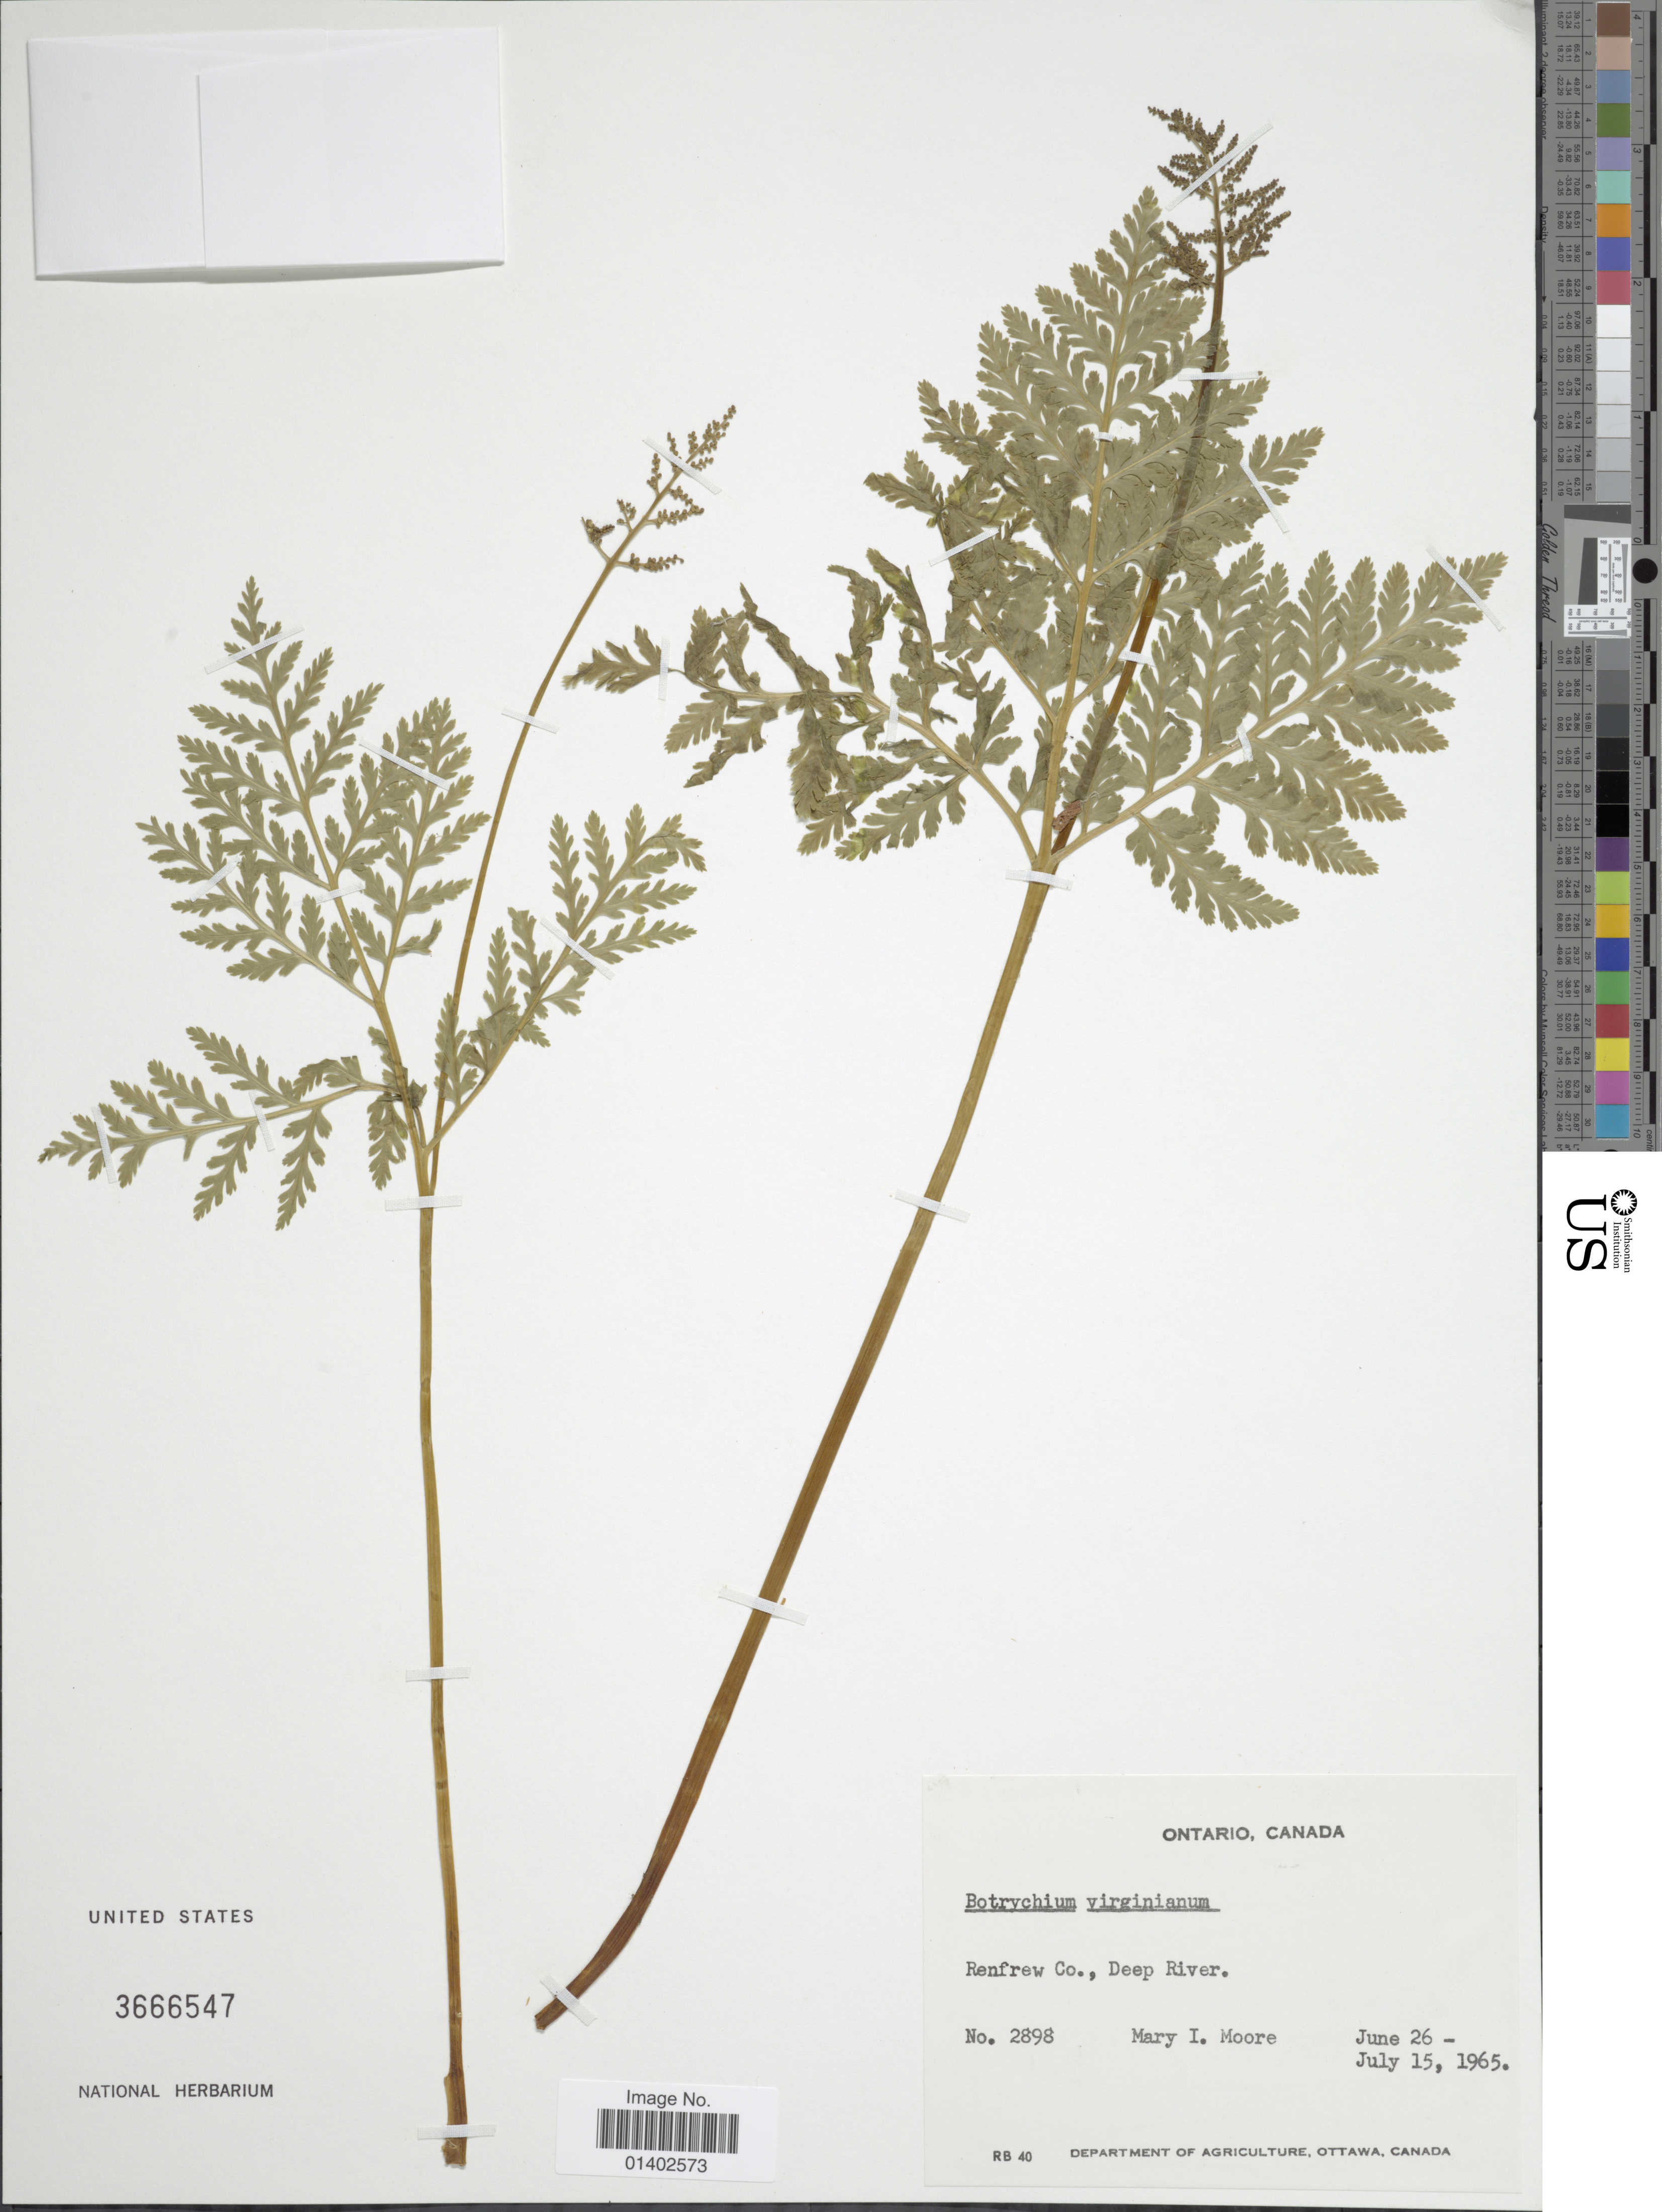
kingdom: Plantae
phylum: Tracheophyta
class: Polypodiopsida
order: Ophioglossales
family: Ophioglossaceae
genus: Botrychium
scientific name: Botrychium virginianum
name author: (L.) Sw.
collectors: M. Moore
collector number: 2898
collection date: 1965-06-26/1965-07-15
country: Canada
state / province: Ontario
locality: Renfrew Co., Deep River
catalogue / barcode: US 3666547